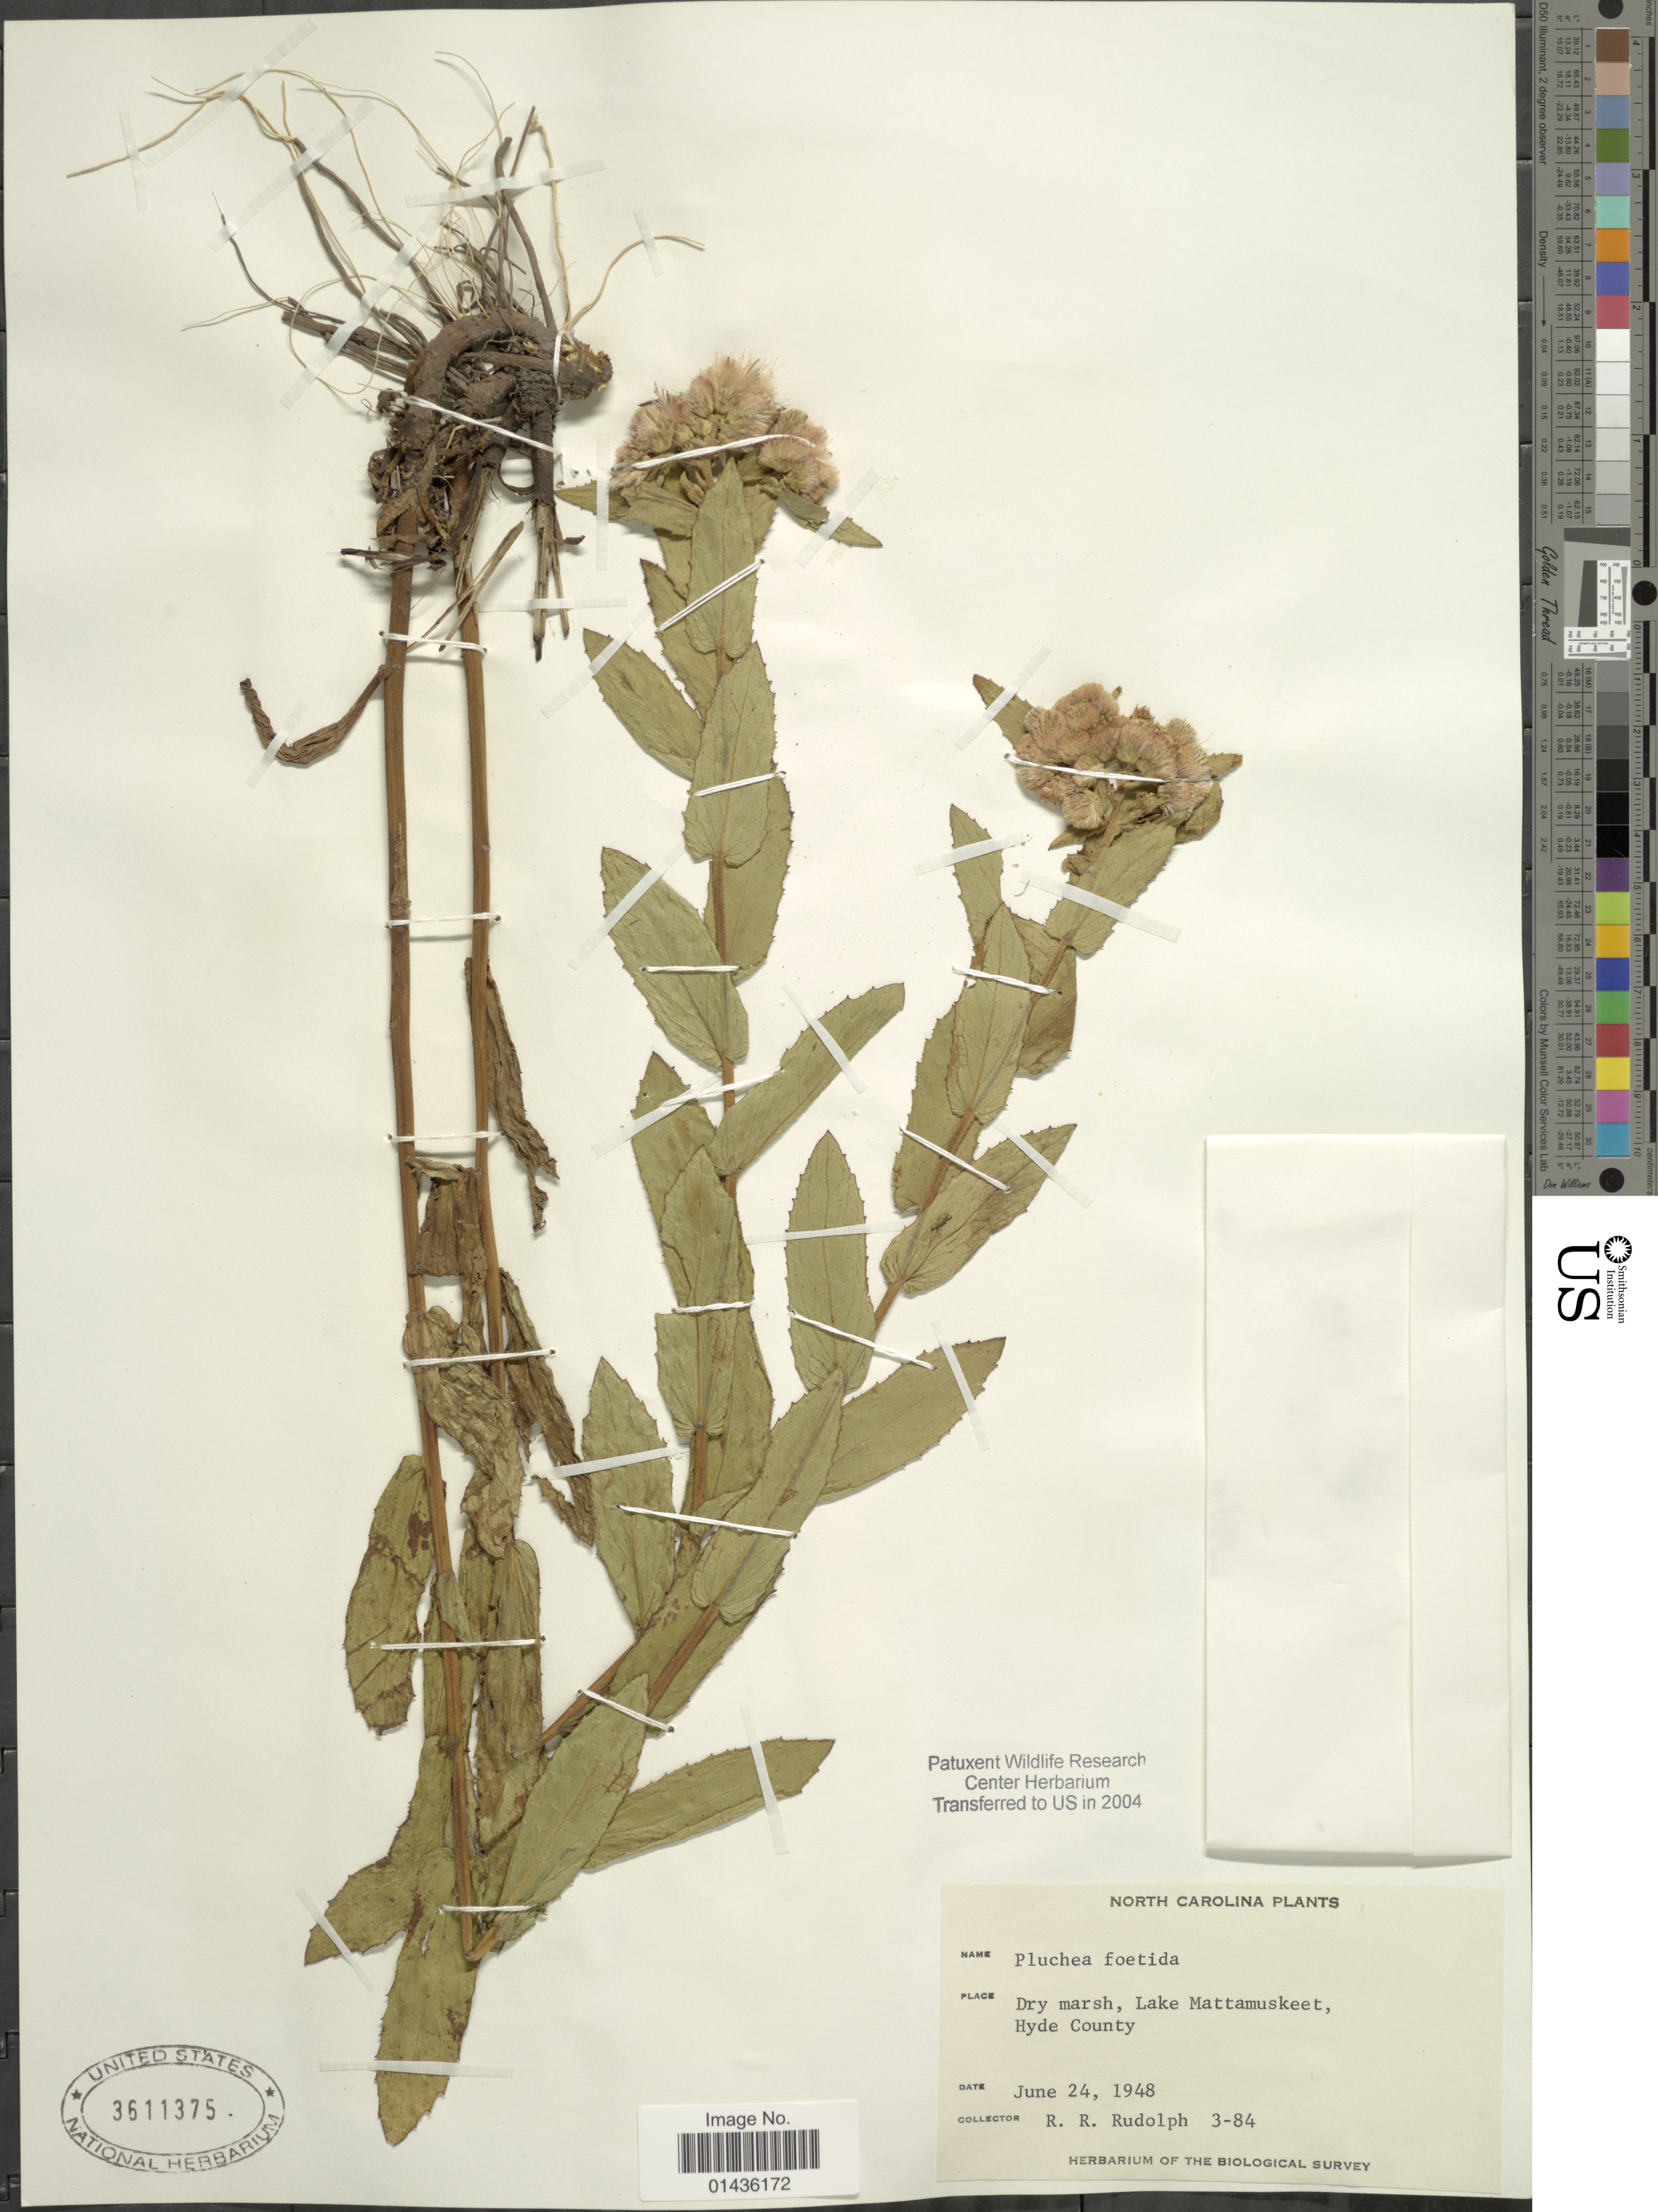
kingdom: Plantae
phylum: Tracheophyta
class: Magnoliopsida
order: Asterales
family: Asteraceae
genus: Pluchea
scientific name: Pluchea foetida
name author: (L.) DC.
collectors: R. Rudolph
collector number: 3-84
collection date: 1948-06-24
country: United States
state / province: North Carolina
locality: Lake Mattamuskeet, Hyde County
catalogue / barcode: US 3611375